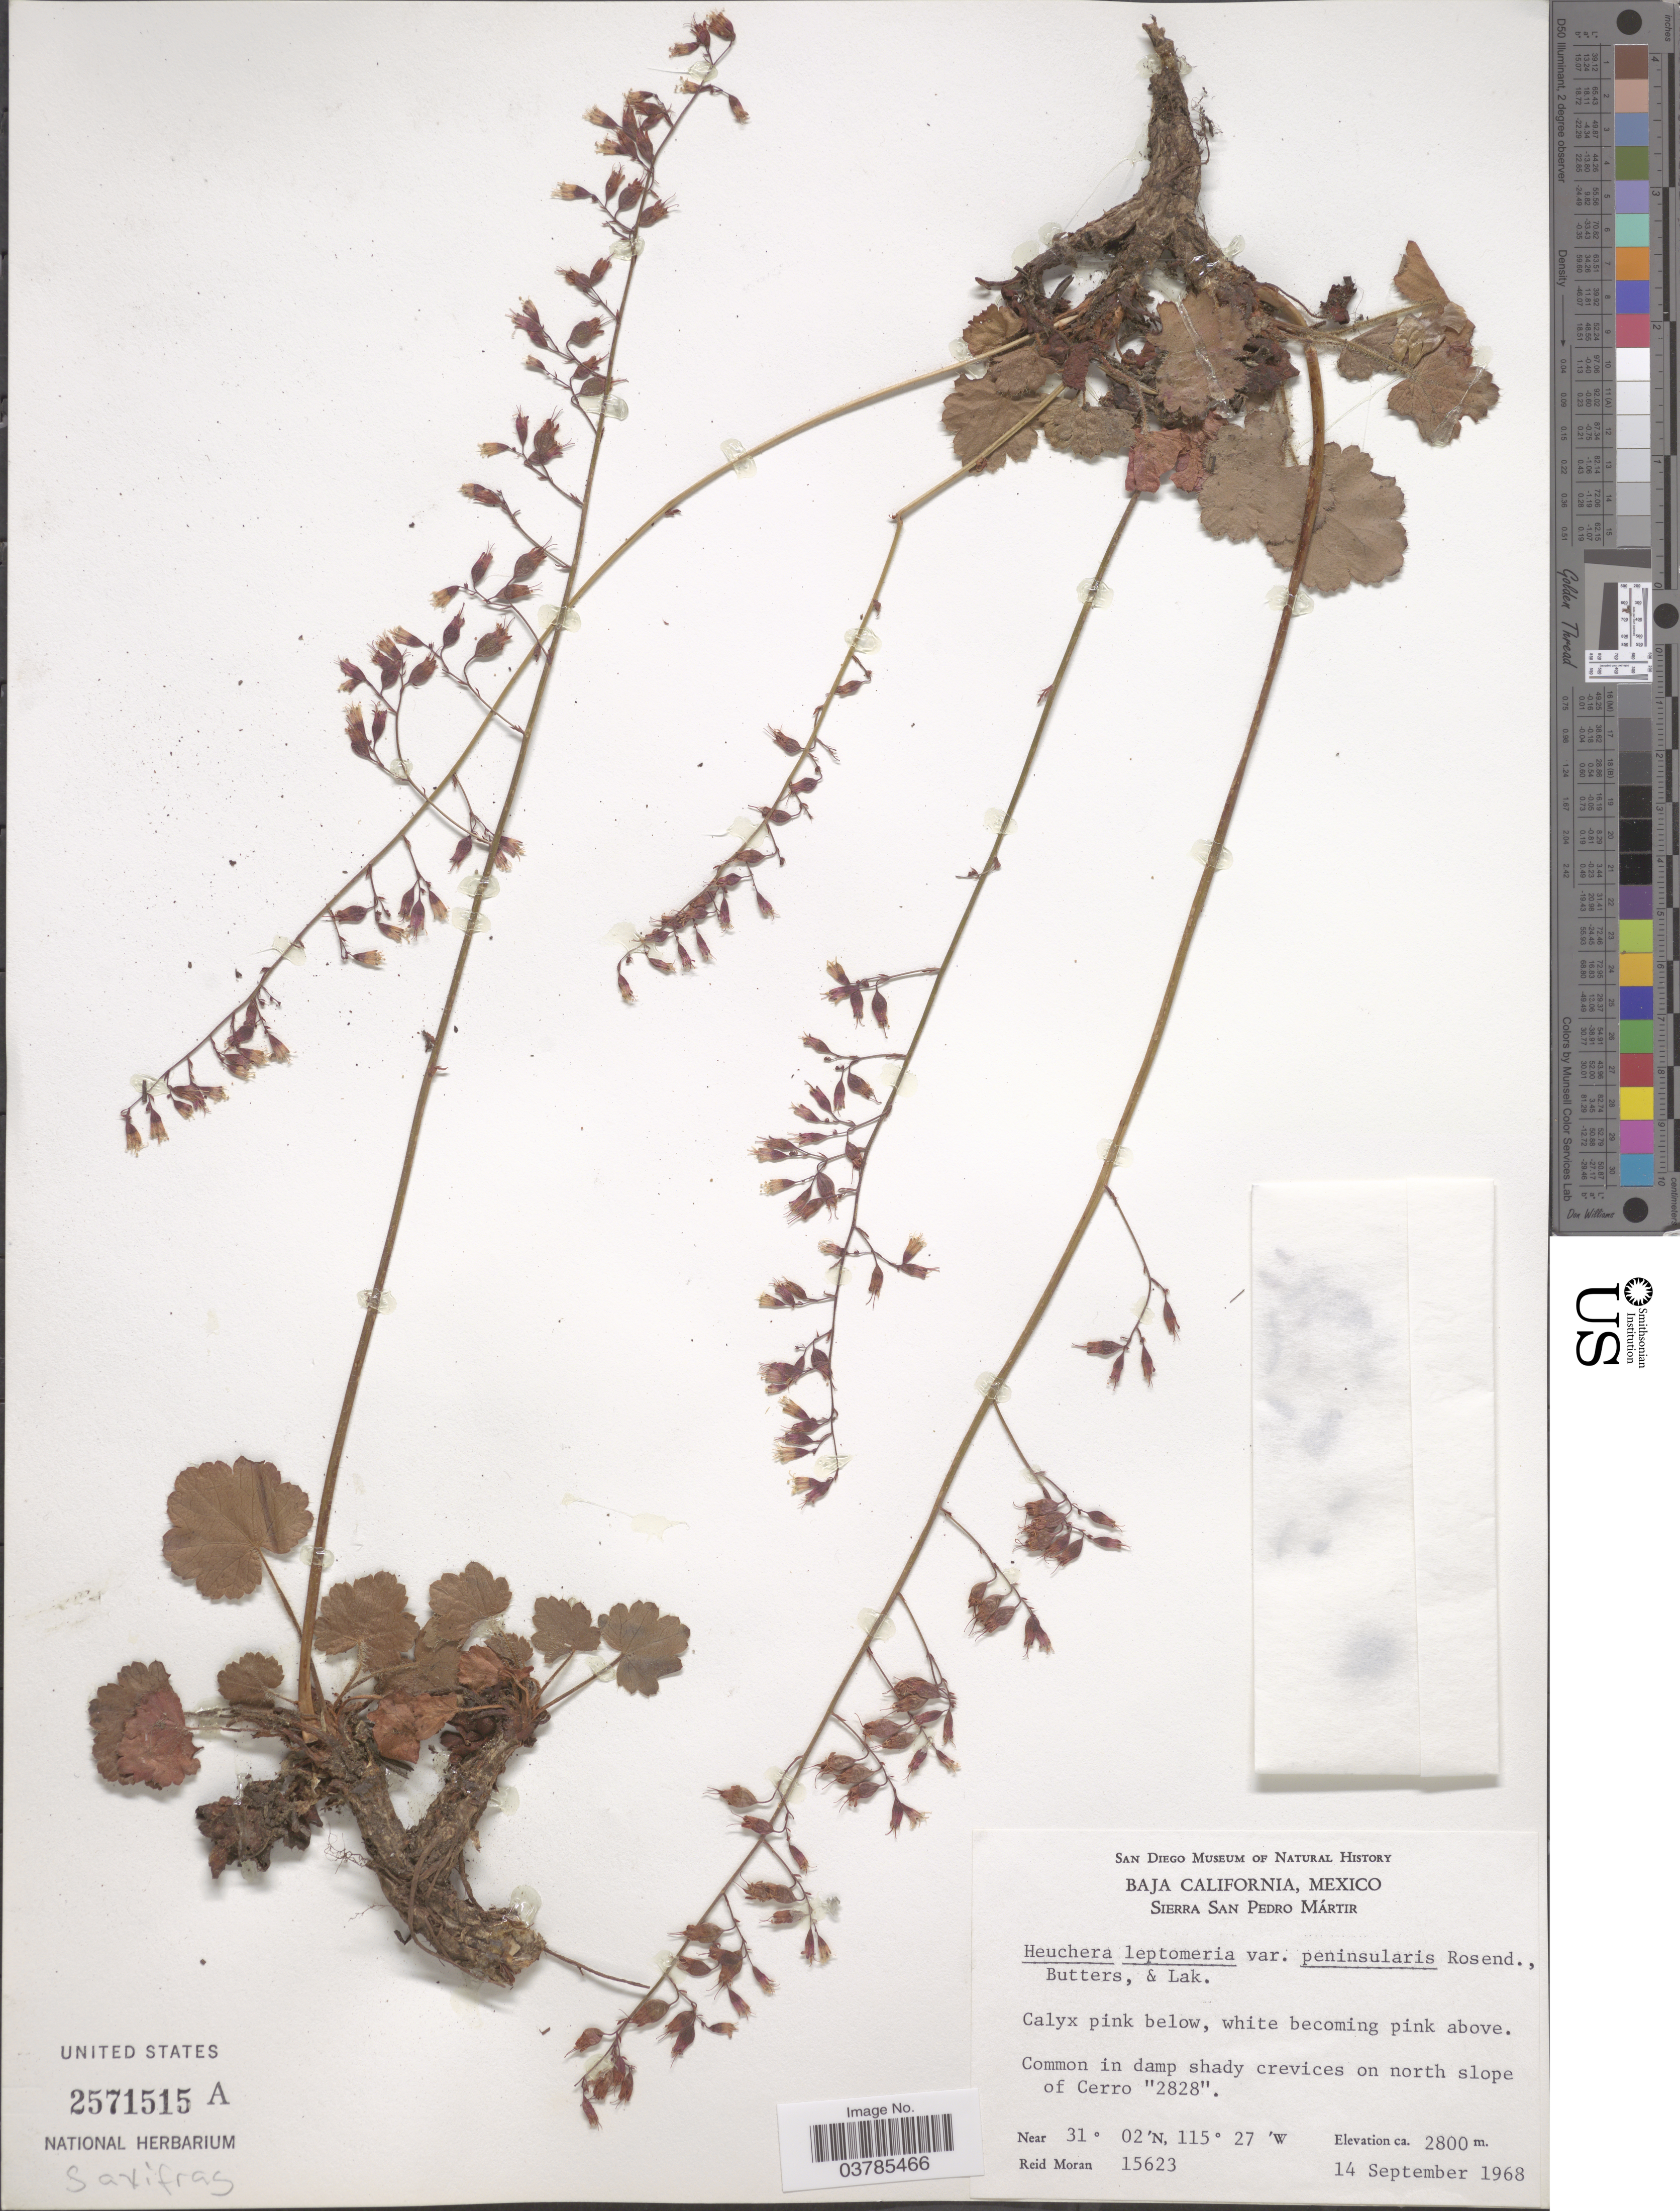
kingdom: Plantae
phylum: Tracheophyta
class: Magnoliopsida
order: Saxifragales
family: Saxifragaceae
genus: Heuchera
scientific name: Heuchera rubescens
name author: Torr.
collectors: R. V. Moran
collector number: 15623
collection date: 1968-09-14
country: Mexico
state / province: Baja California Norte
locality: Sierra San Pedro Mártir. On north slope of Cerro "2828".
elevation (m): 2800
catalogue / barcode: US 2571515A